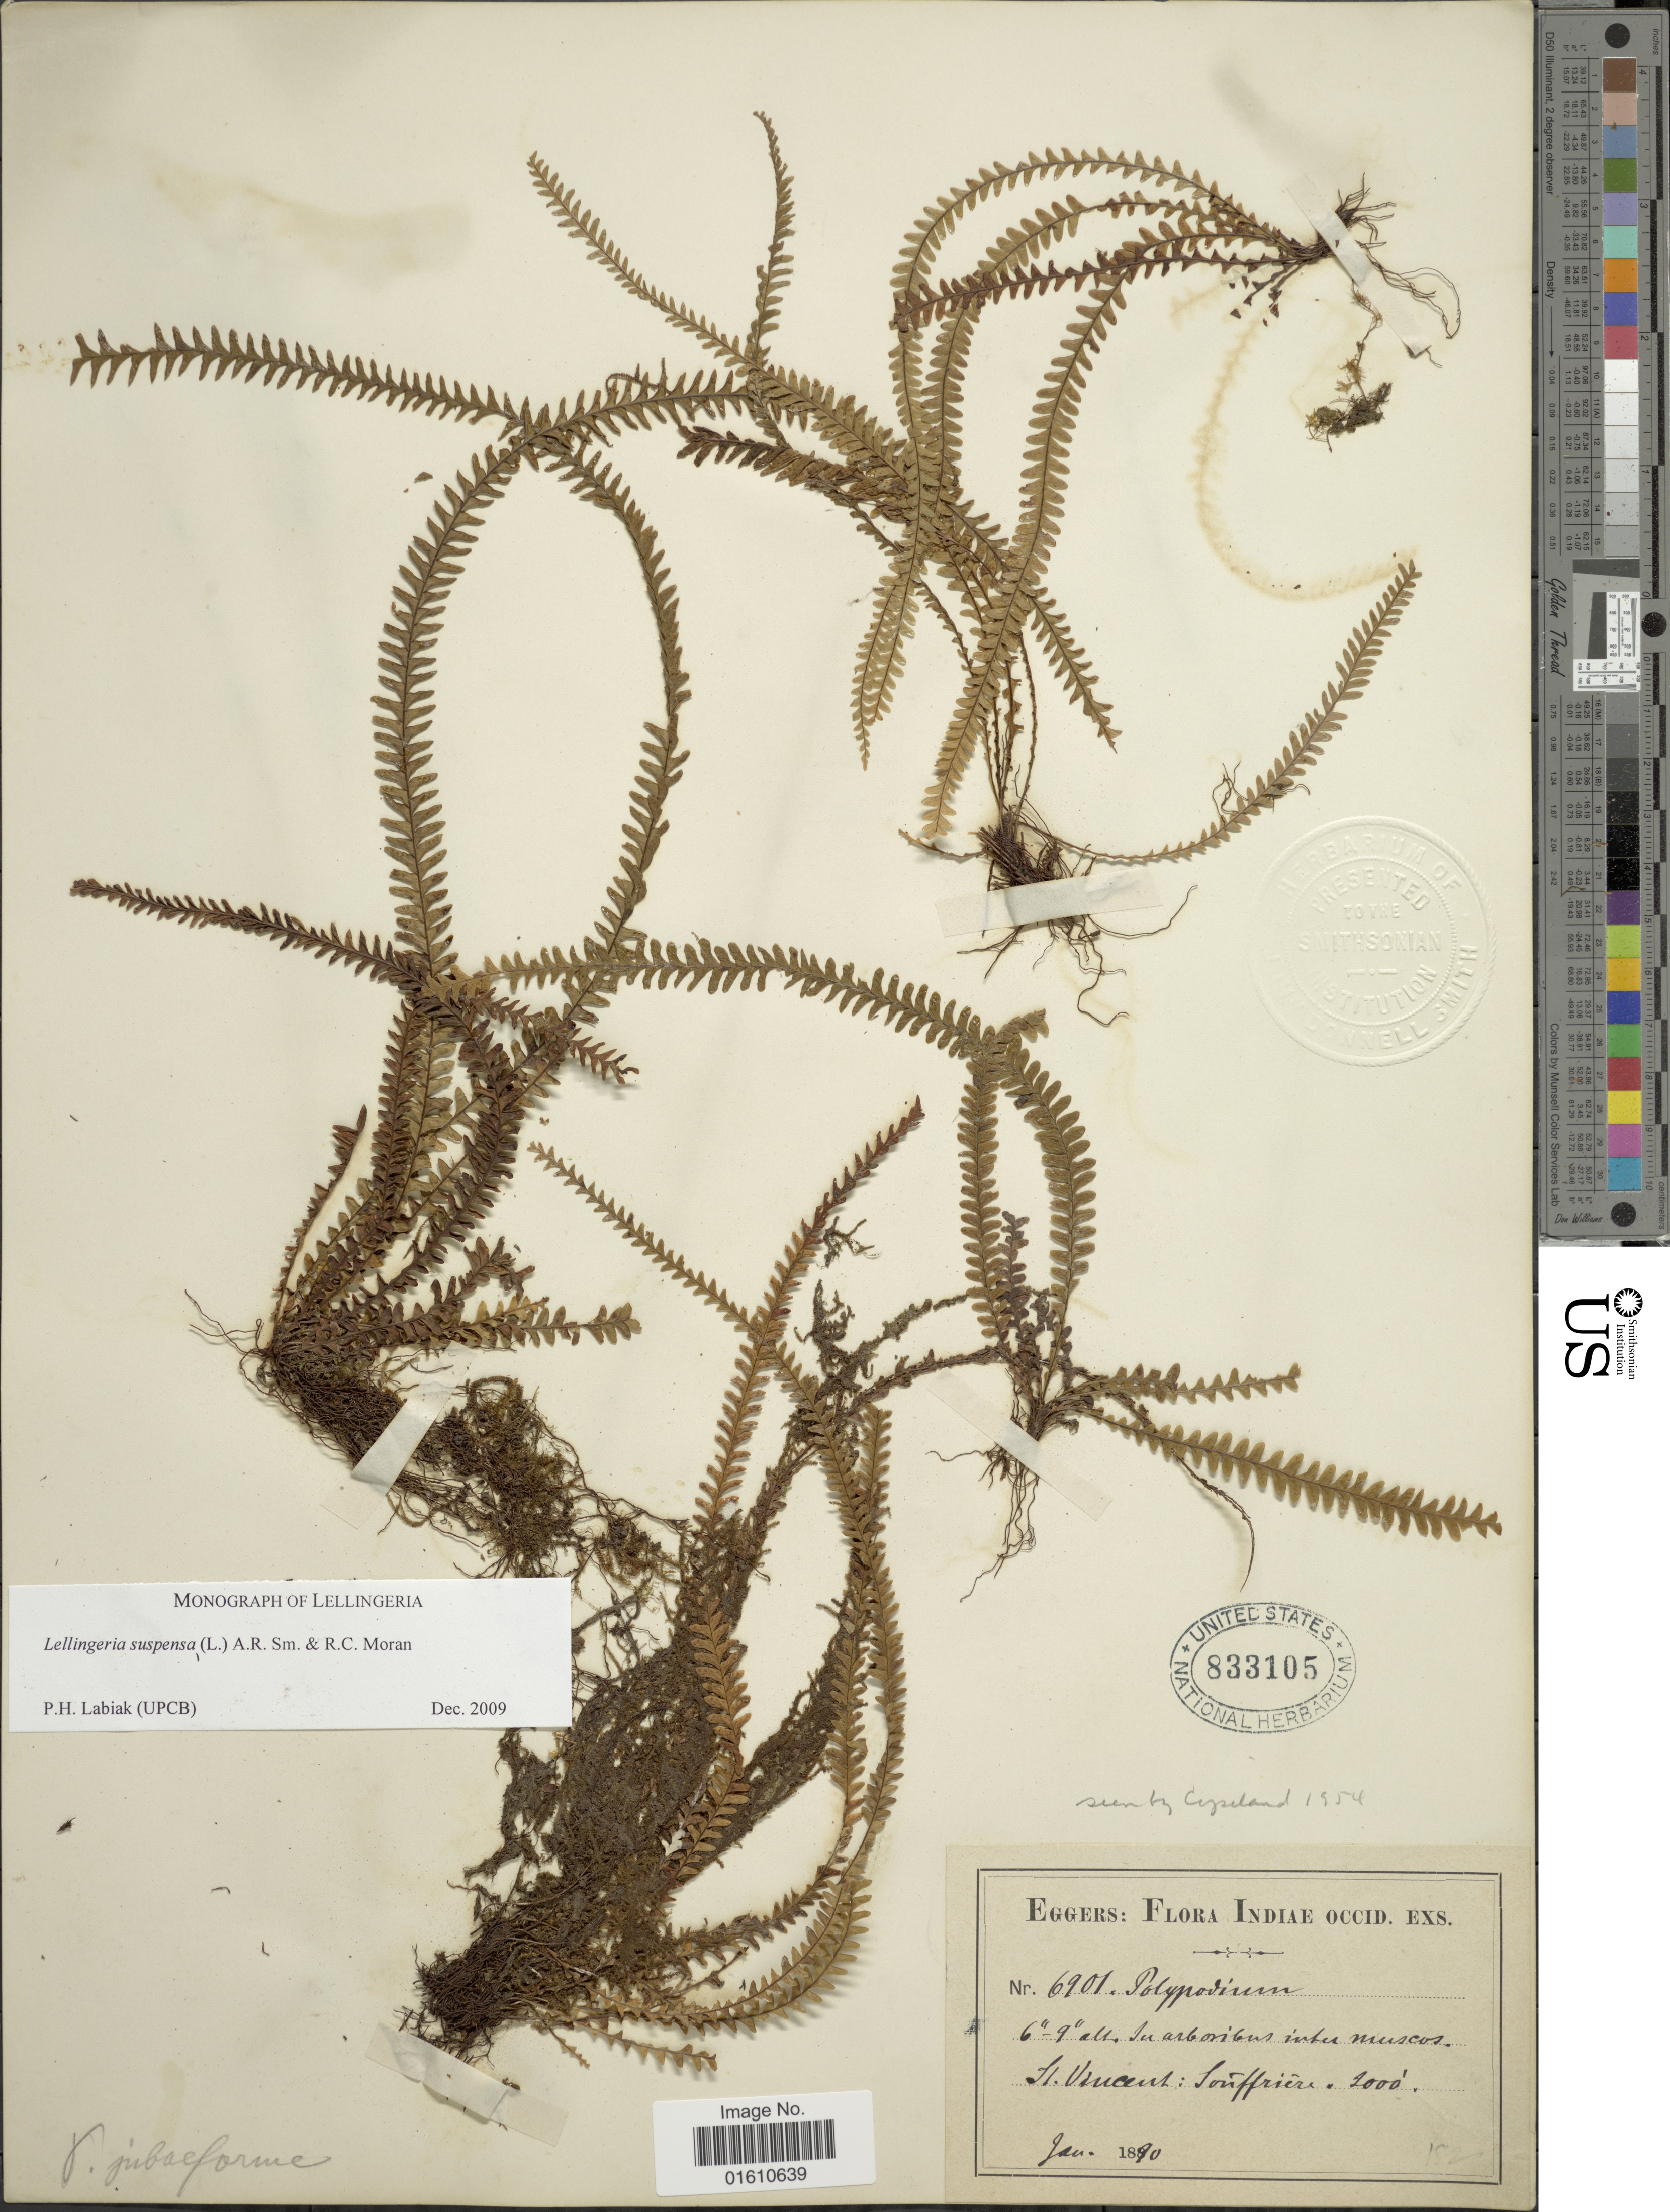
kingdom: Plantae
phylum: Tracheophyta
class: Polypodiopsida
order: Polypodiales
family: Polypodiaceae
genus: Lellingeria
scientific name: Lellingeria suspensa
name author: (L.) A.R. Sm. & R.C. Moran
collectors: -. Eggers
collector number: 6901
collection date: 1890-01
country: St. Vincent - Grenadines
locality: St. Vincent: Souffriere.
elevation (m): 610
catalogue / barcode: US 833105